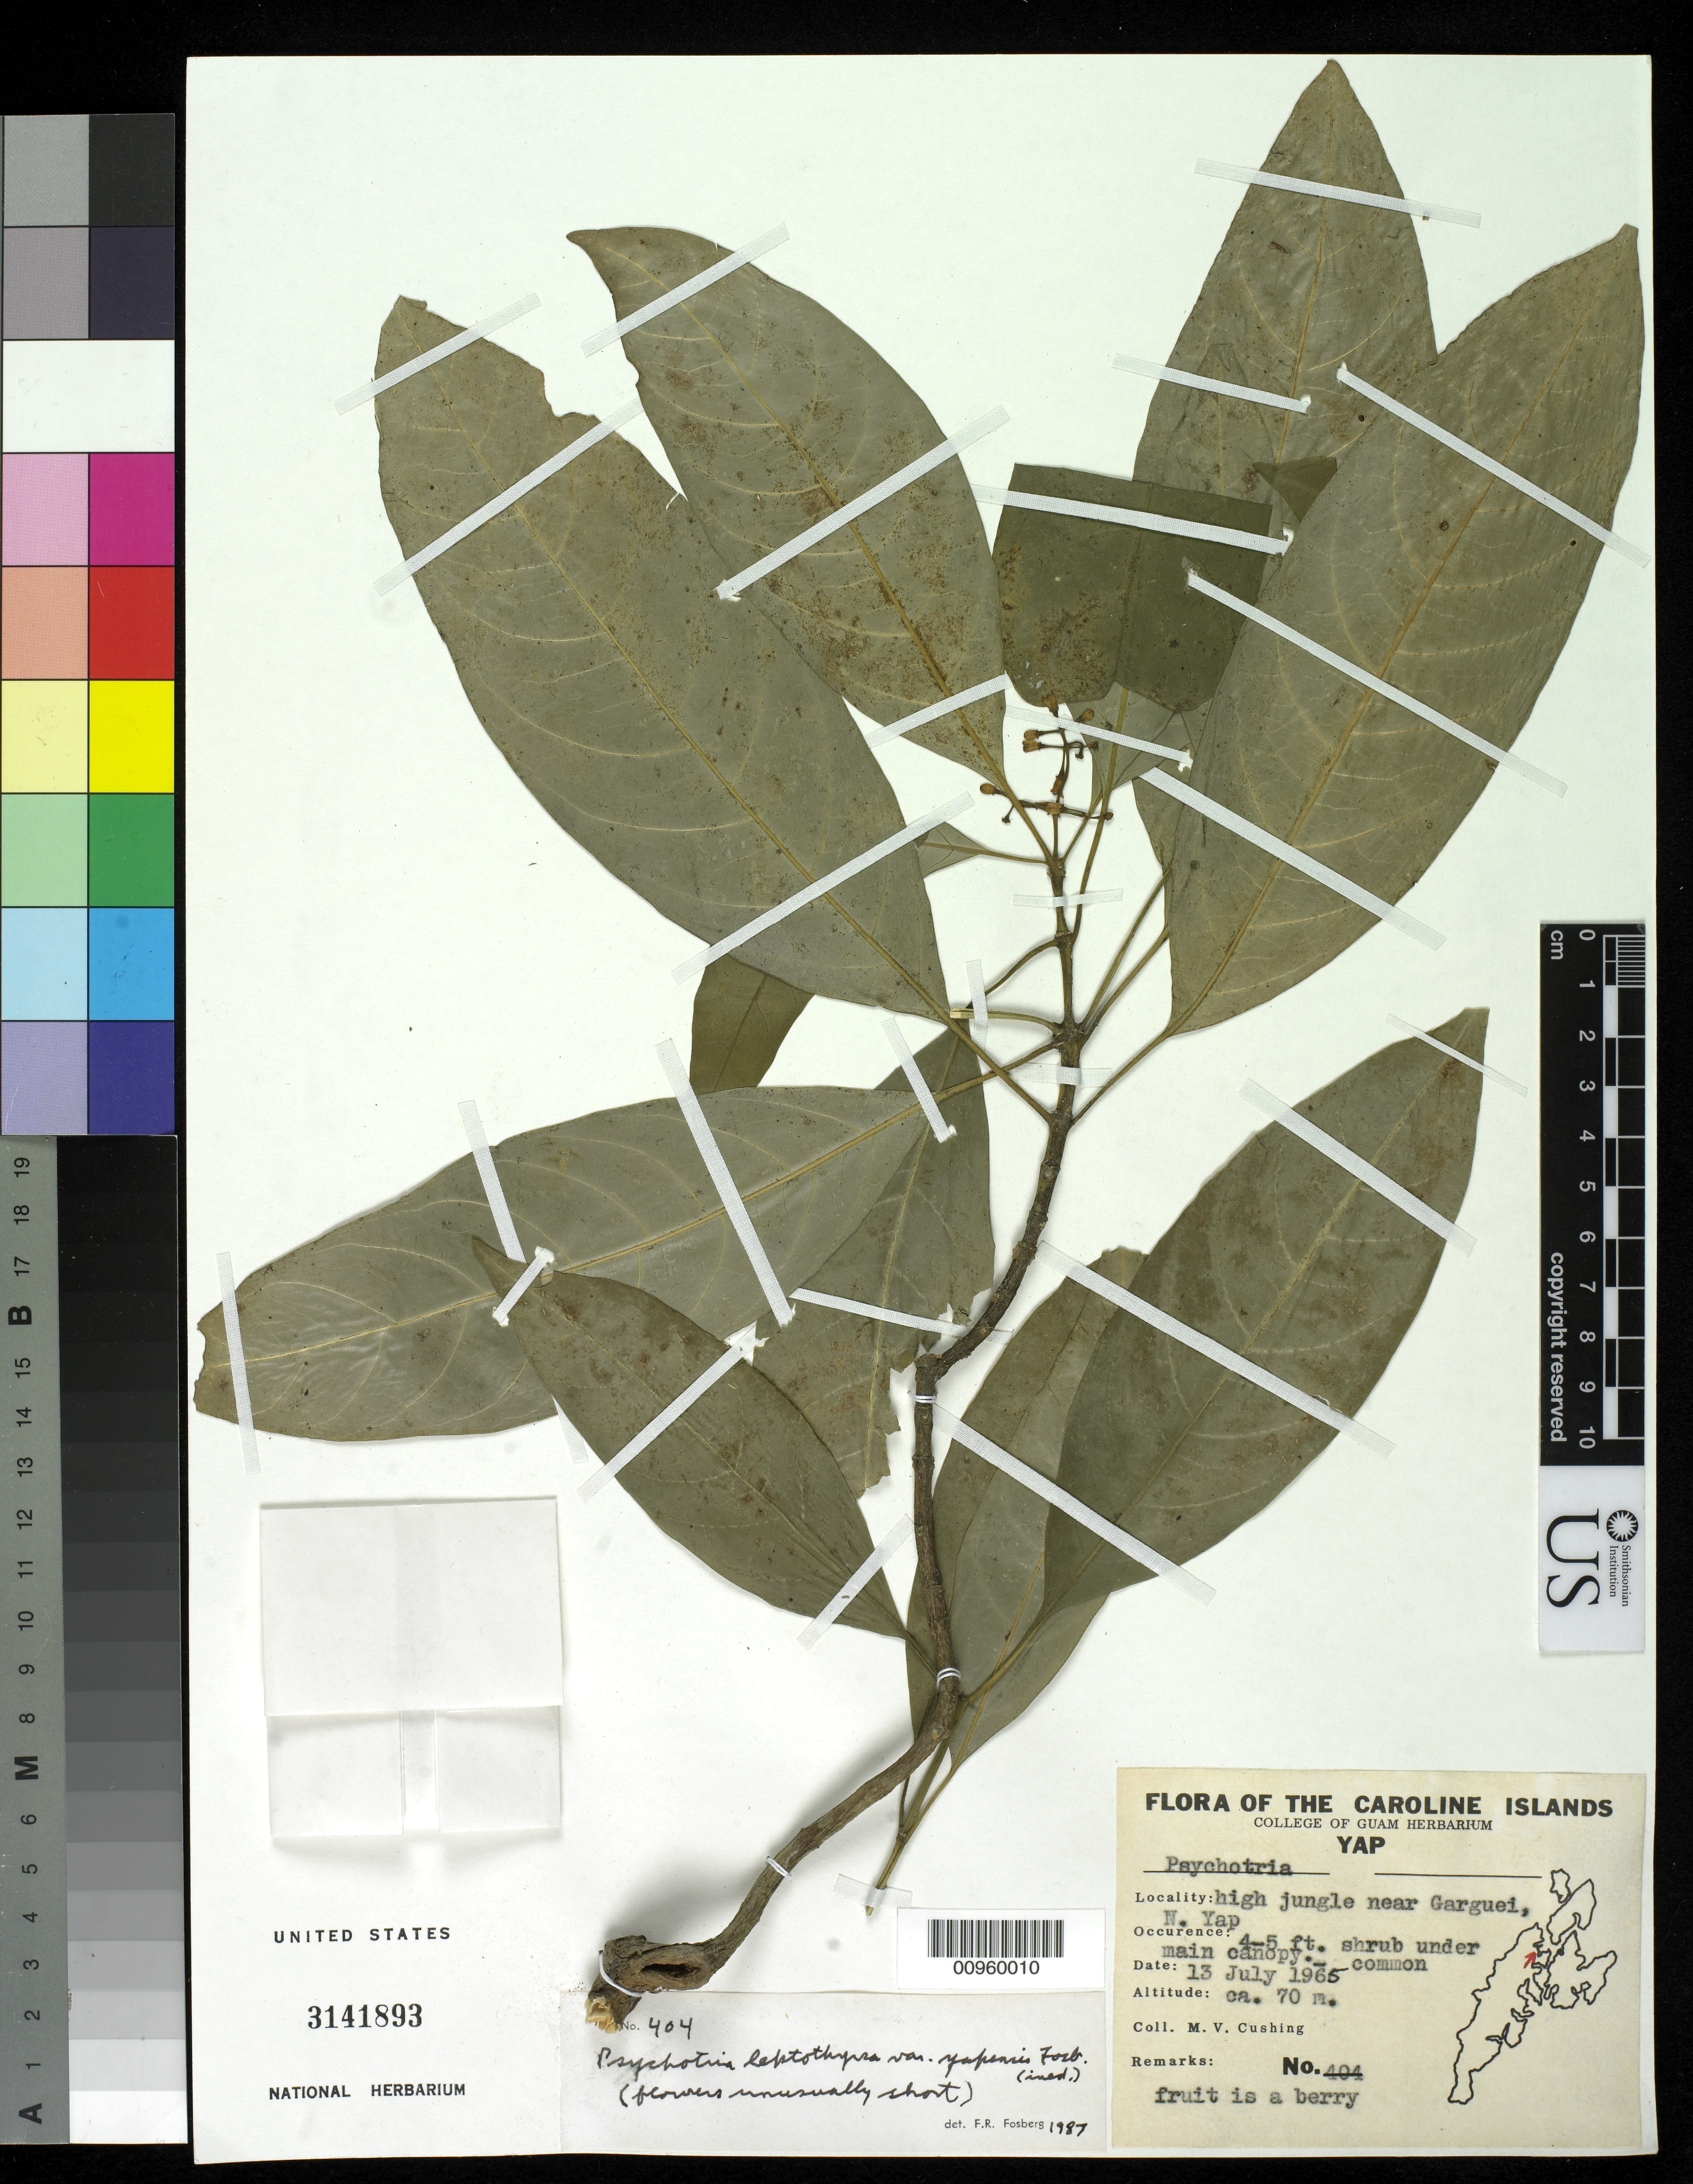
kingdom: Plantae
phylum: Tracheophyta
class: Magnoliopsida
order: Gentianales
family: Rubiaceae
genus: Psychotria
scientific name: Psychotria leptothyrsa var. yapensis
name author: Fosberg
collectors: M. V. Cushing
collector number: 404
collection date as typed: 13 Jul 1965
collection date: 1965-07-13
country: Micronesia, Federated States of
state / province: Yap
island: Yap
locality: High jungle near Garguei, N. Yap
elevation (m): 70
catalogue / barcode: US 3141893